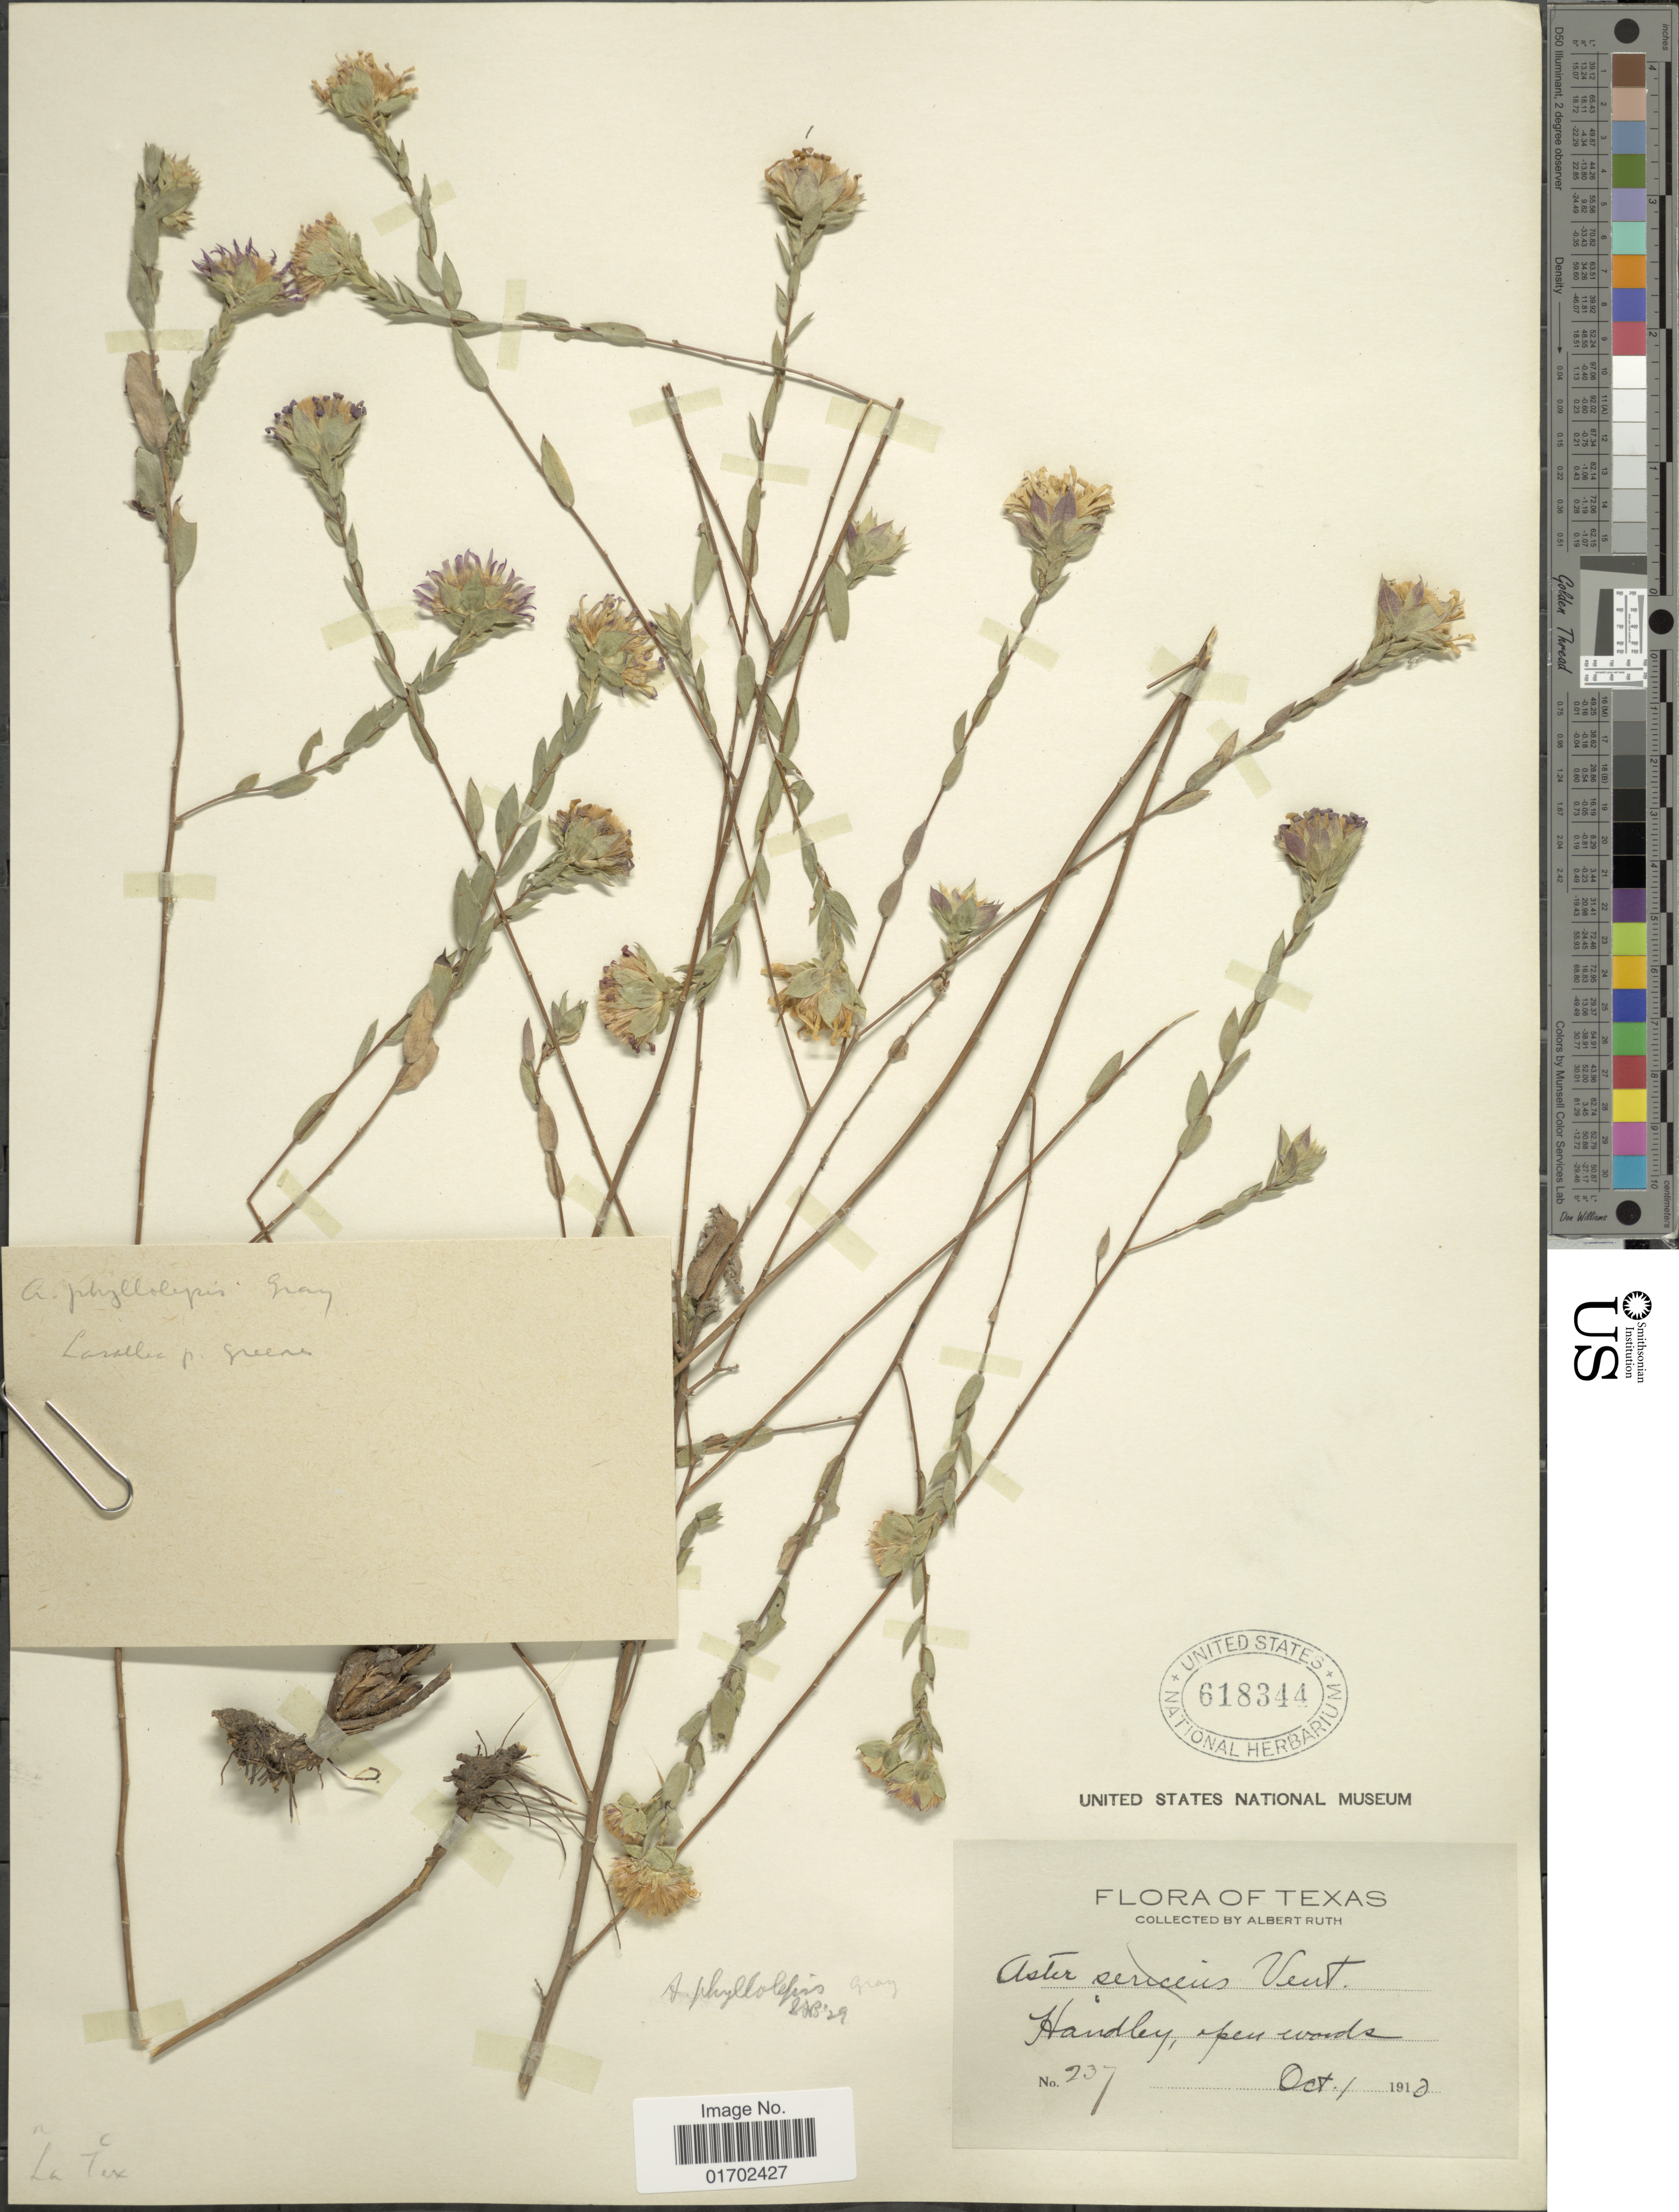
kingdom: Plantae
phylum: Tracheophyta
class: Magnoliopsida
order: Asterales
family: Asteraceae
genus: Symphyotrichum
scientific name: Symphyotrichum pratense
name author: (Raf.) G.L. Nesom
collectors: A. Ruth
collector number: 237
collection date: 1910-10-01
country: United States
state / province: Texas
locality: Texas. Handley, open woods.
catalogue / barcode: US 618344